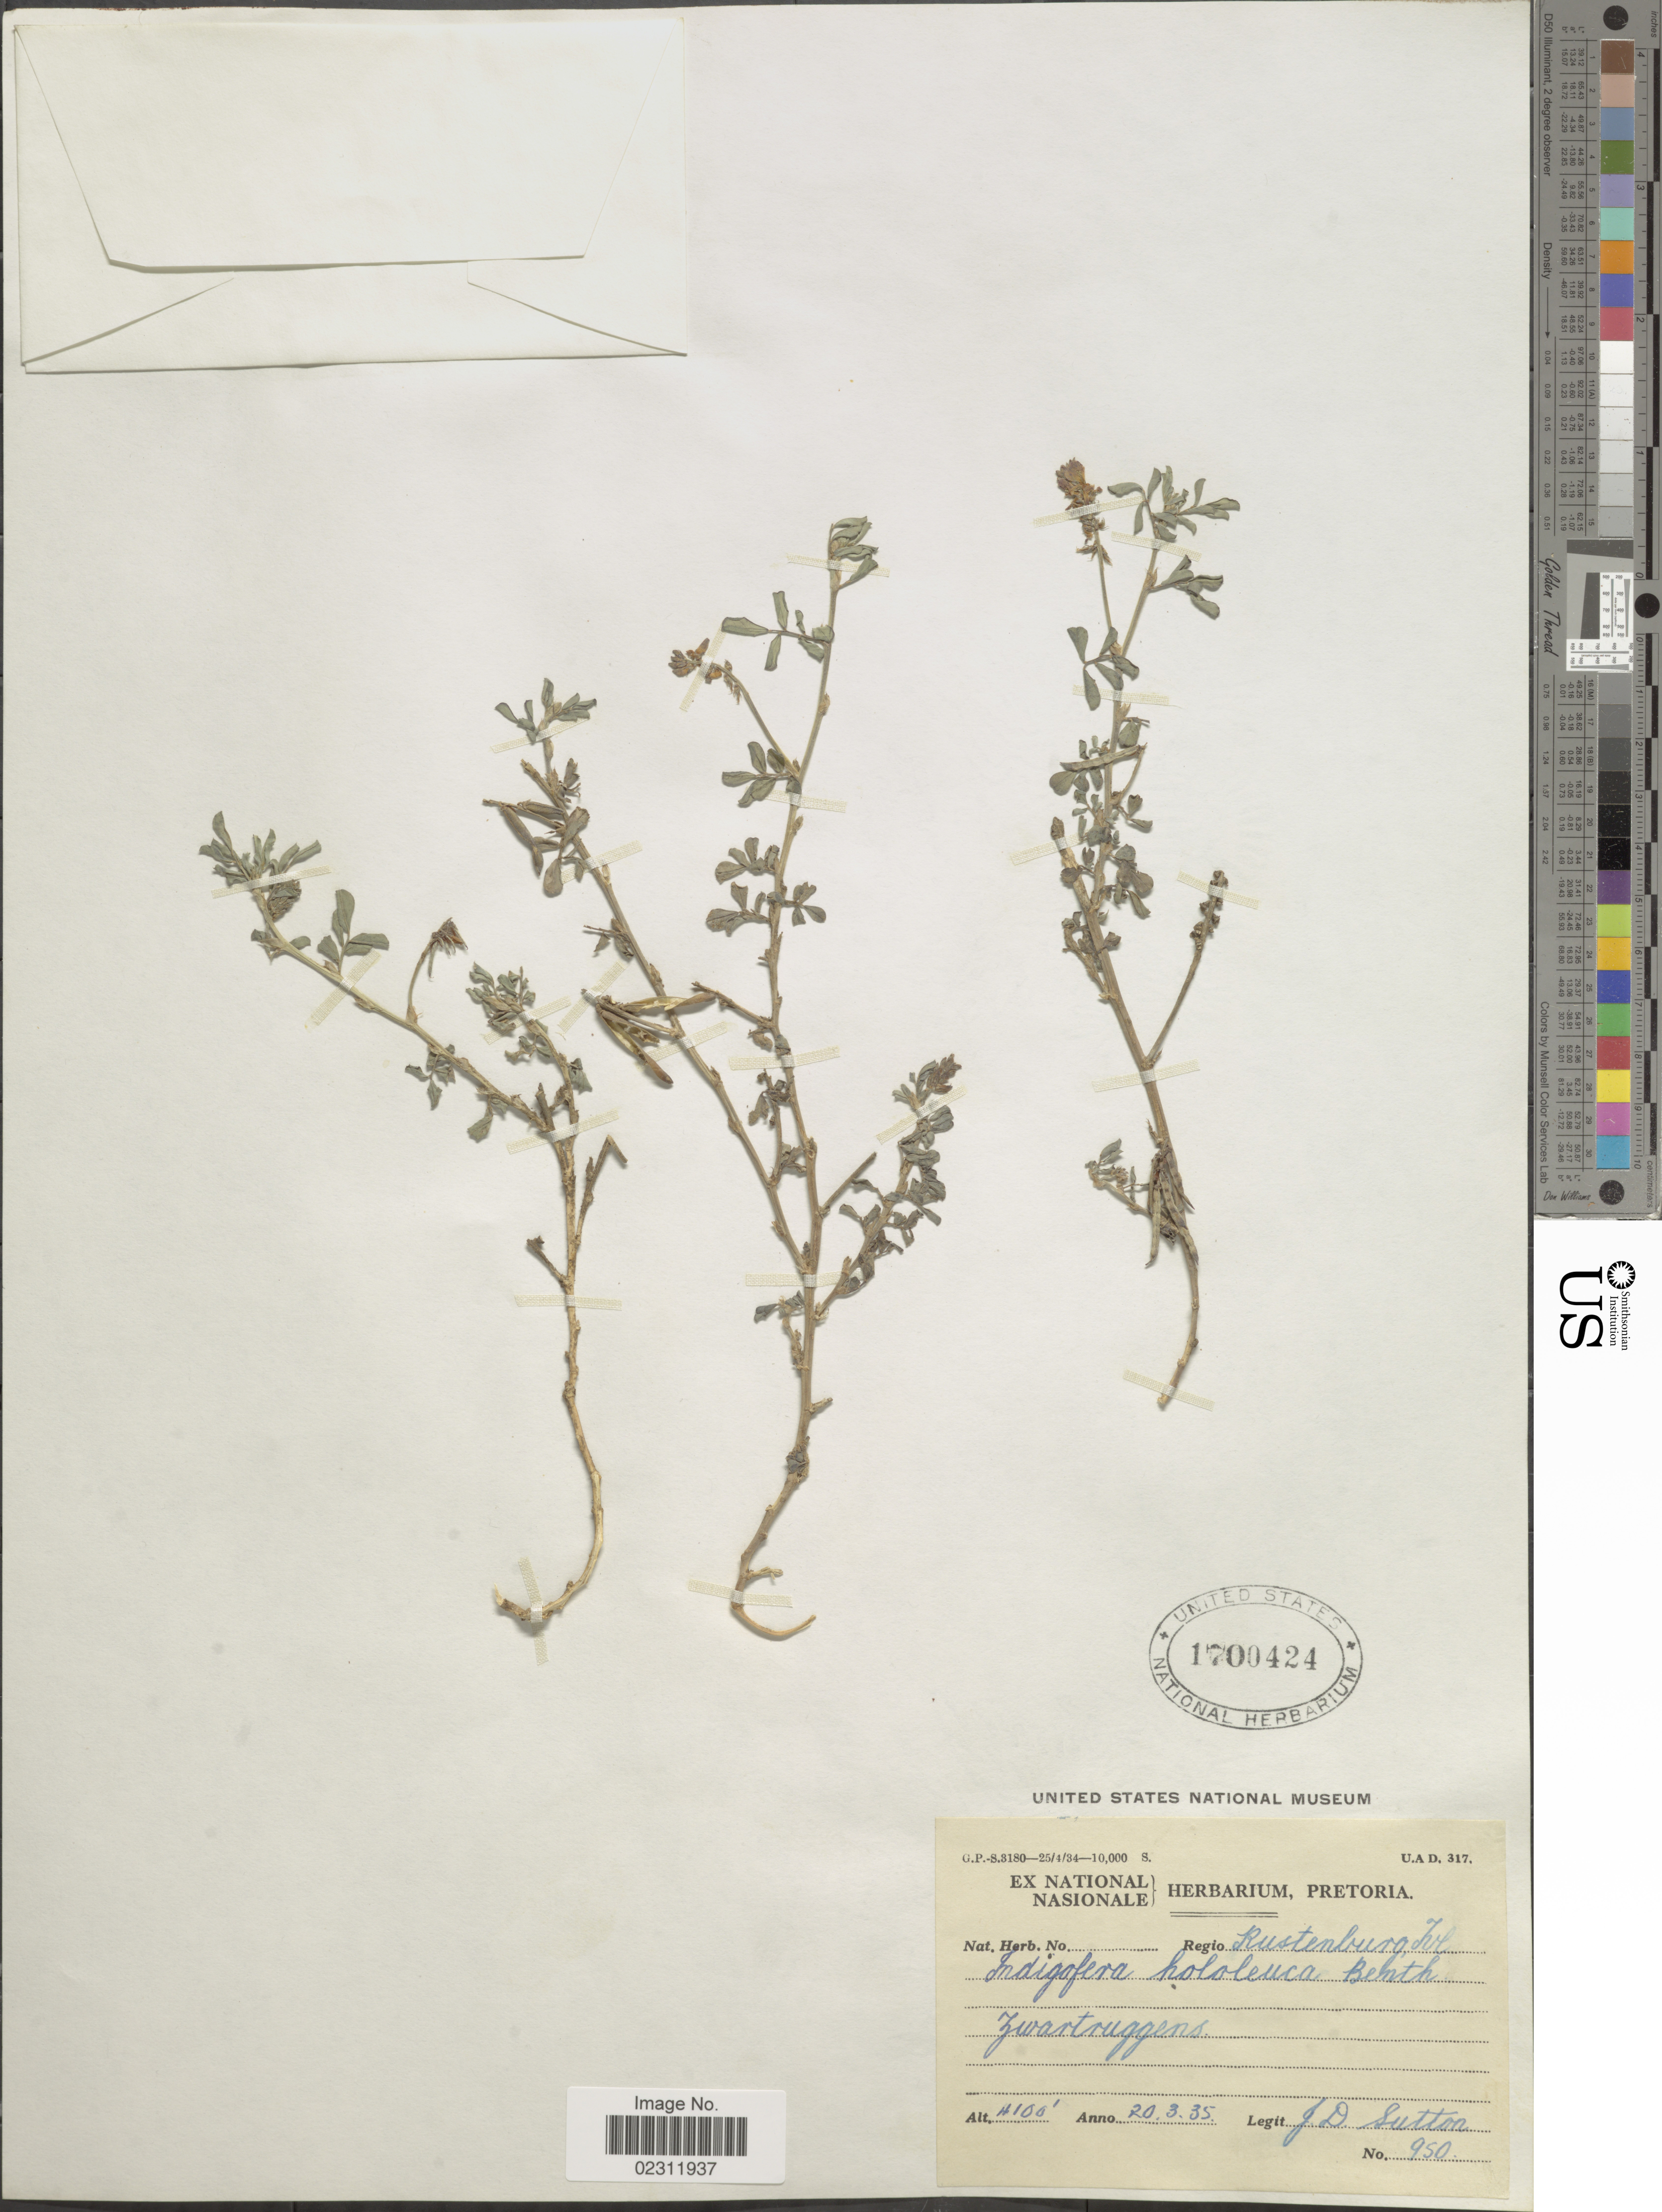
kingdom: Plantae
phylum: Tracheophyta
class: Magnoliopsida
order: Fabales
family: Fabaceae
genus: Indigofera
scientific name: Indigofera hololeuca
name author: Benth. ex Harv.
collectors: J. Sutton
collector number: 950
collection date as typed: Transcribed d/m/y: 20/3/35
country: South Africa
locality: Zwartruggens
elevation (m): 1250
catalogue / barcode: US 1700424